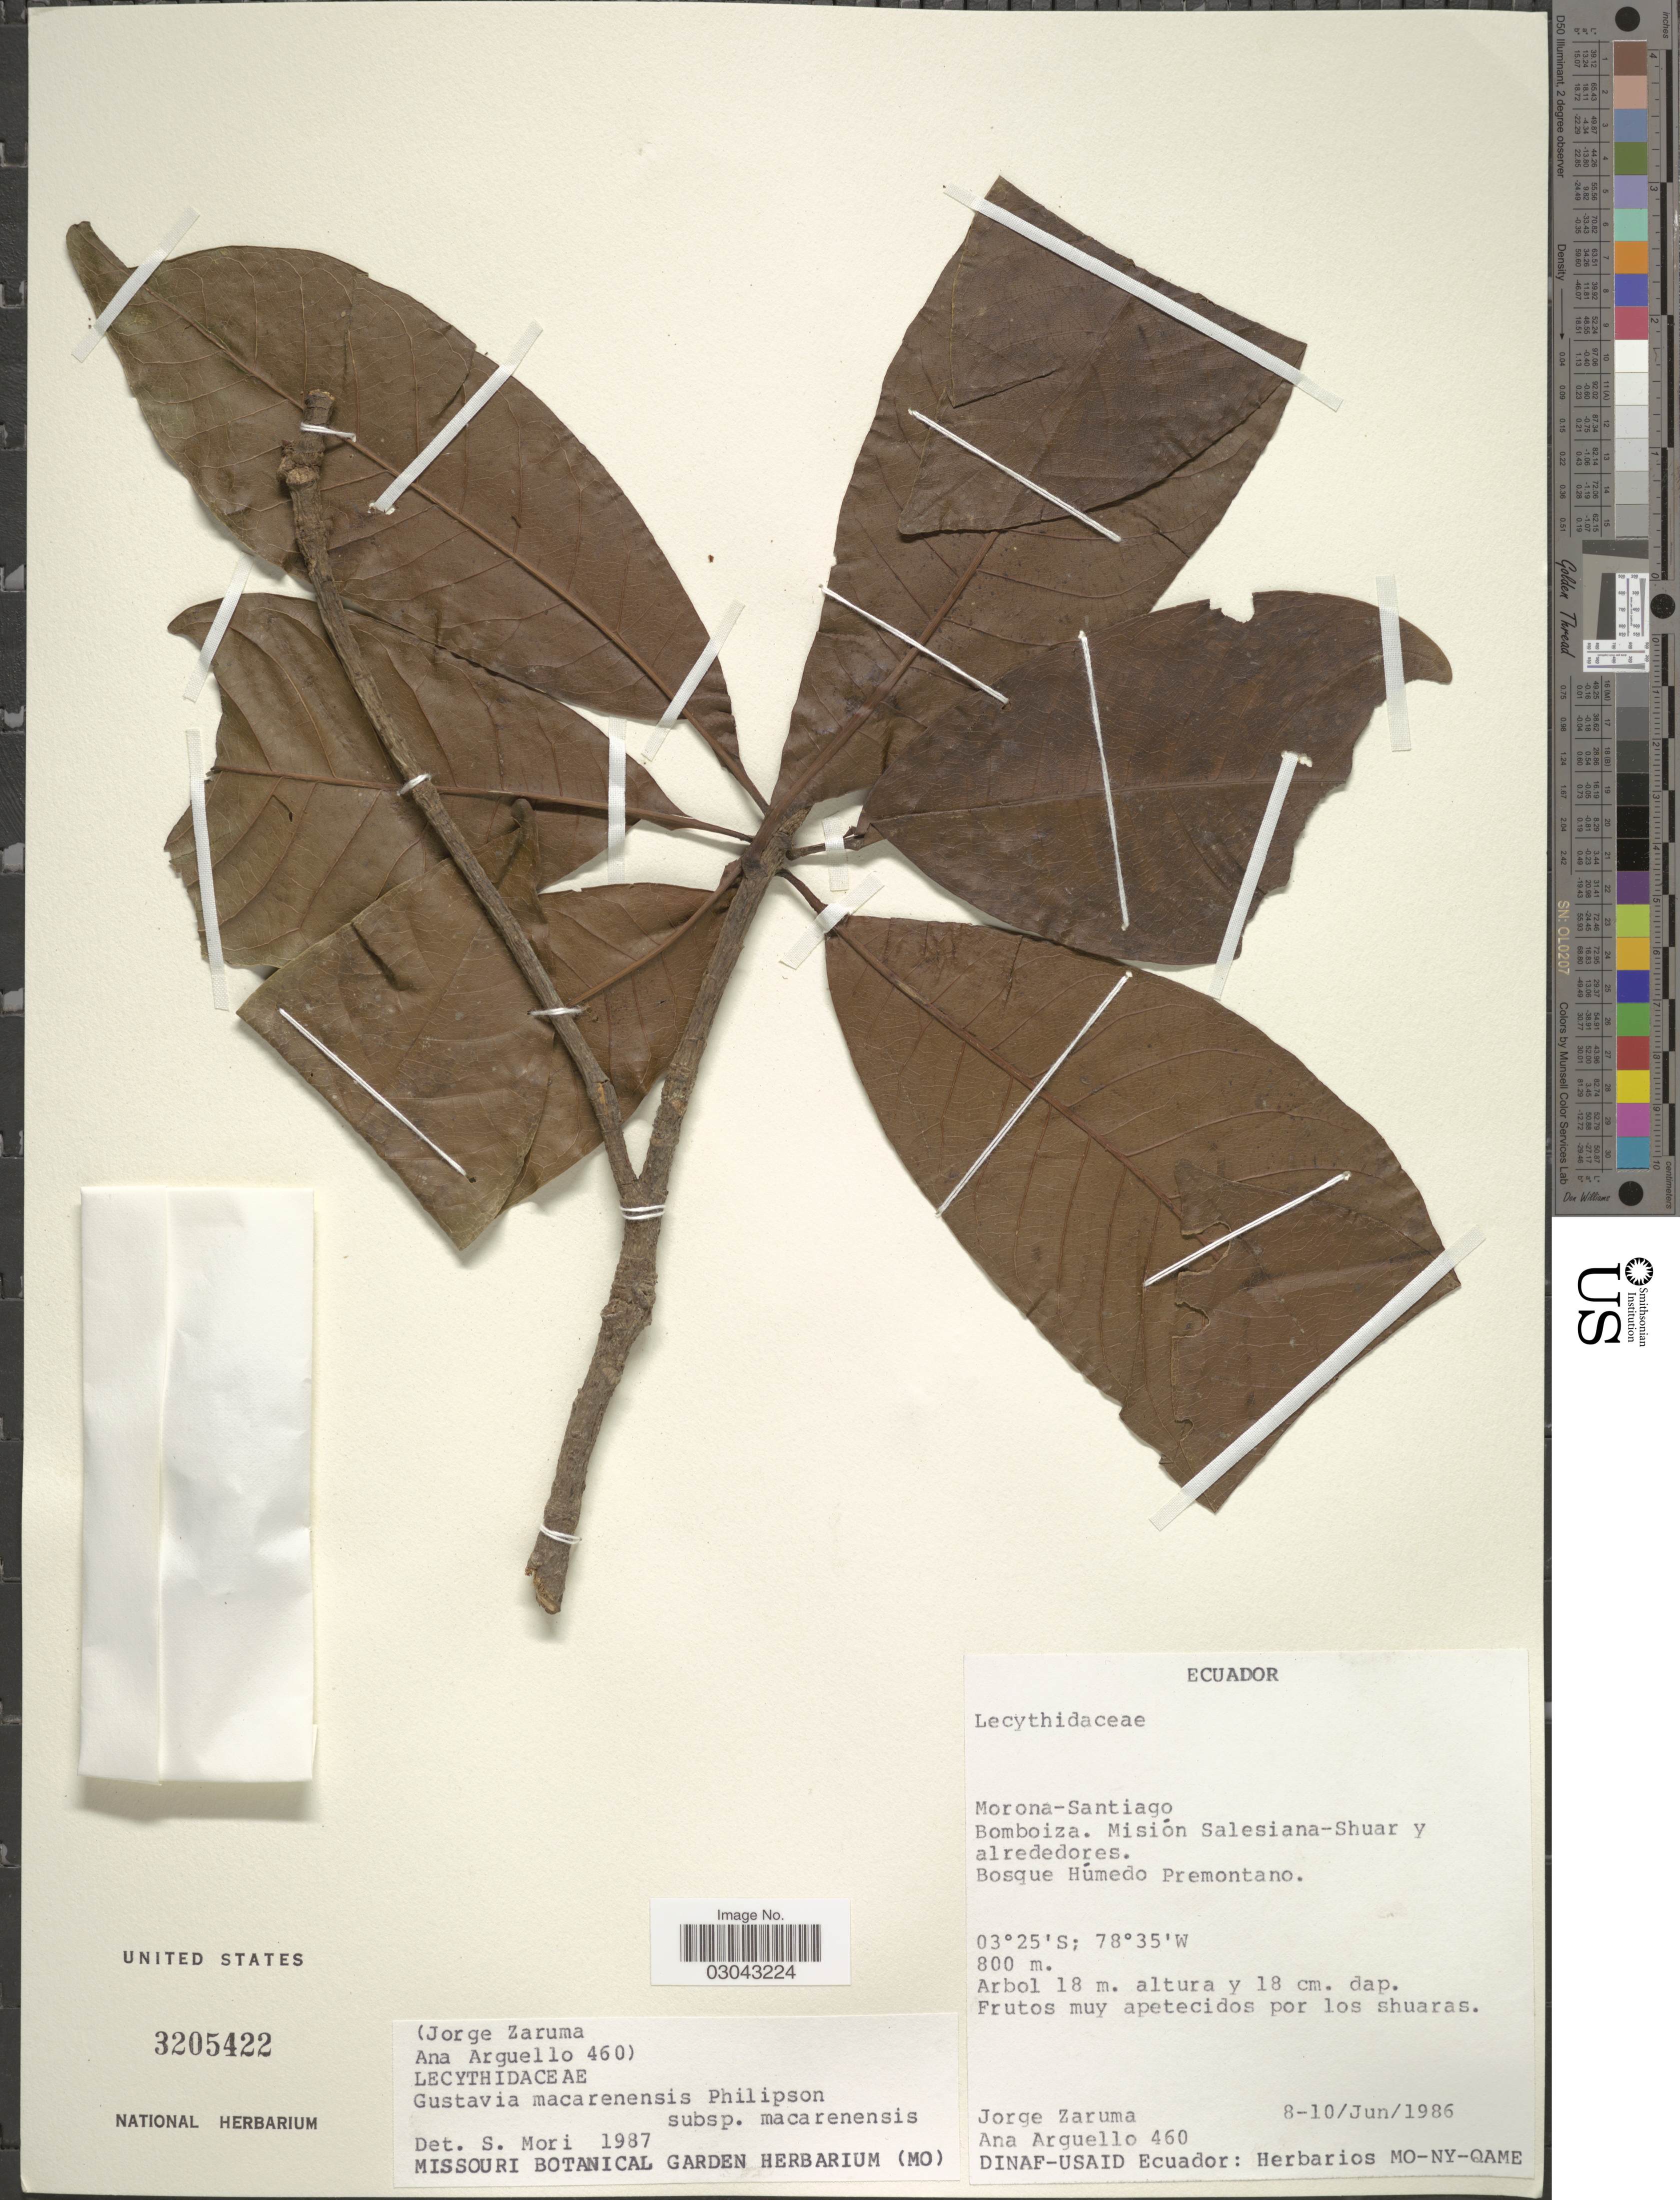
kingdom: Plantae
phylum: Tracheophyta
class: Magnoliopsida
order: Ericales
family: Lecythidaceae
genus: Gustavia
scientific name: Gustavia macarenensis subsp. macarenensis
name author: Philipson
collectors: J. Zaruma & A. Arguello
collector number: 460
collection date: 1986-06-08/1986-06-10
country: Ecuador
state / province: Morona-Santiago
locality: Bomboiza. Misión Salesiana-Shuar y alrededores.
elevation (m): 800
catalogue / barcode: US 3205422